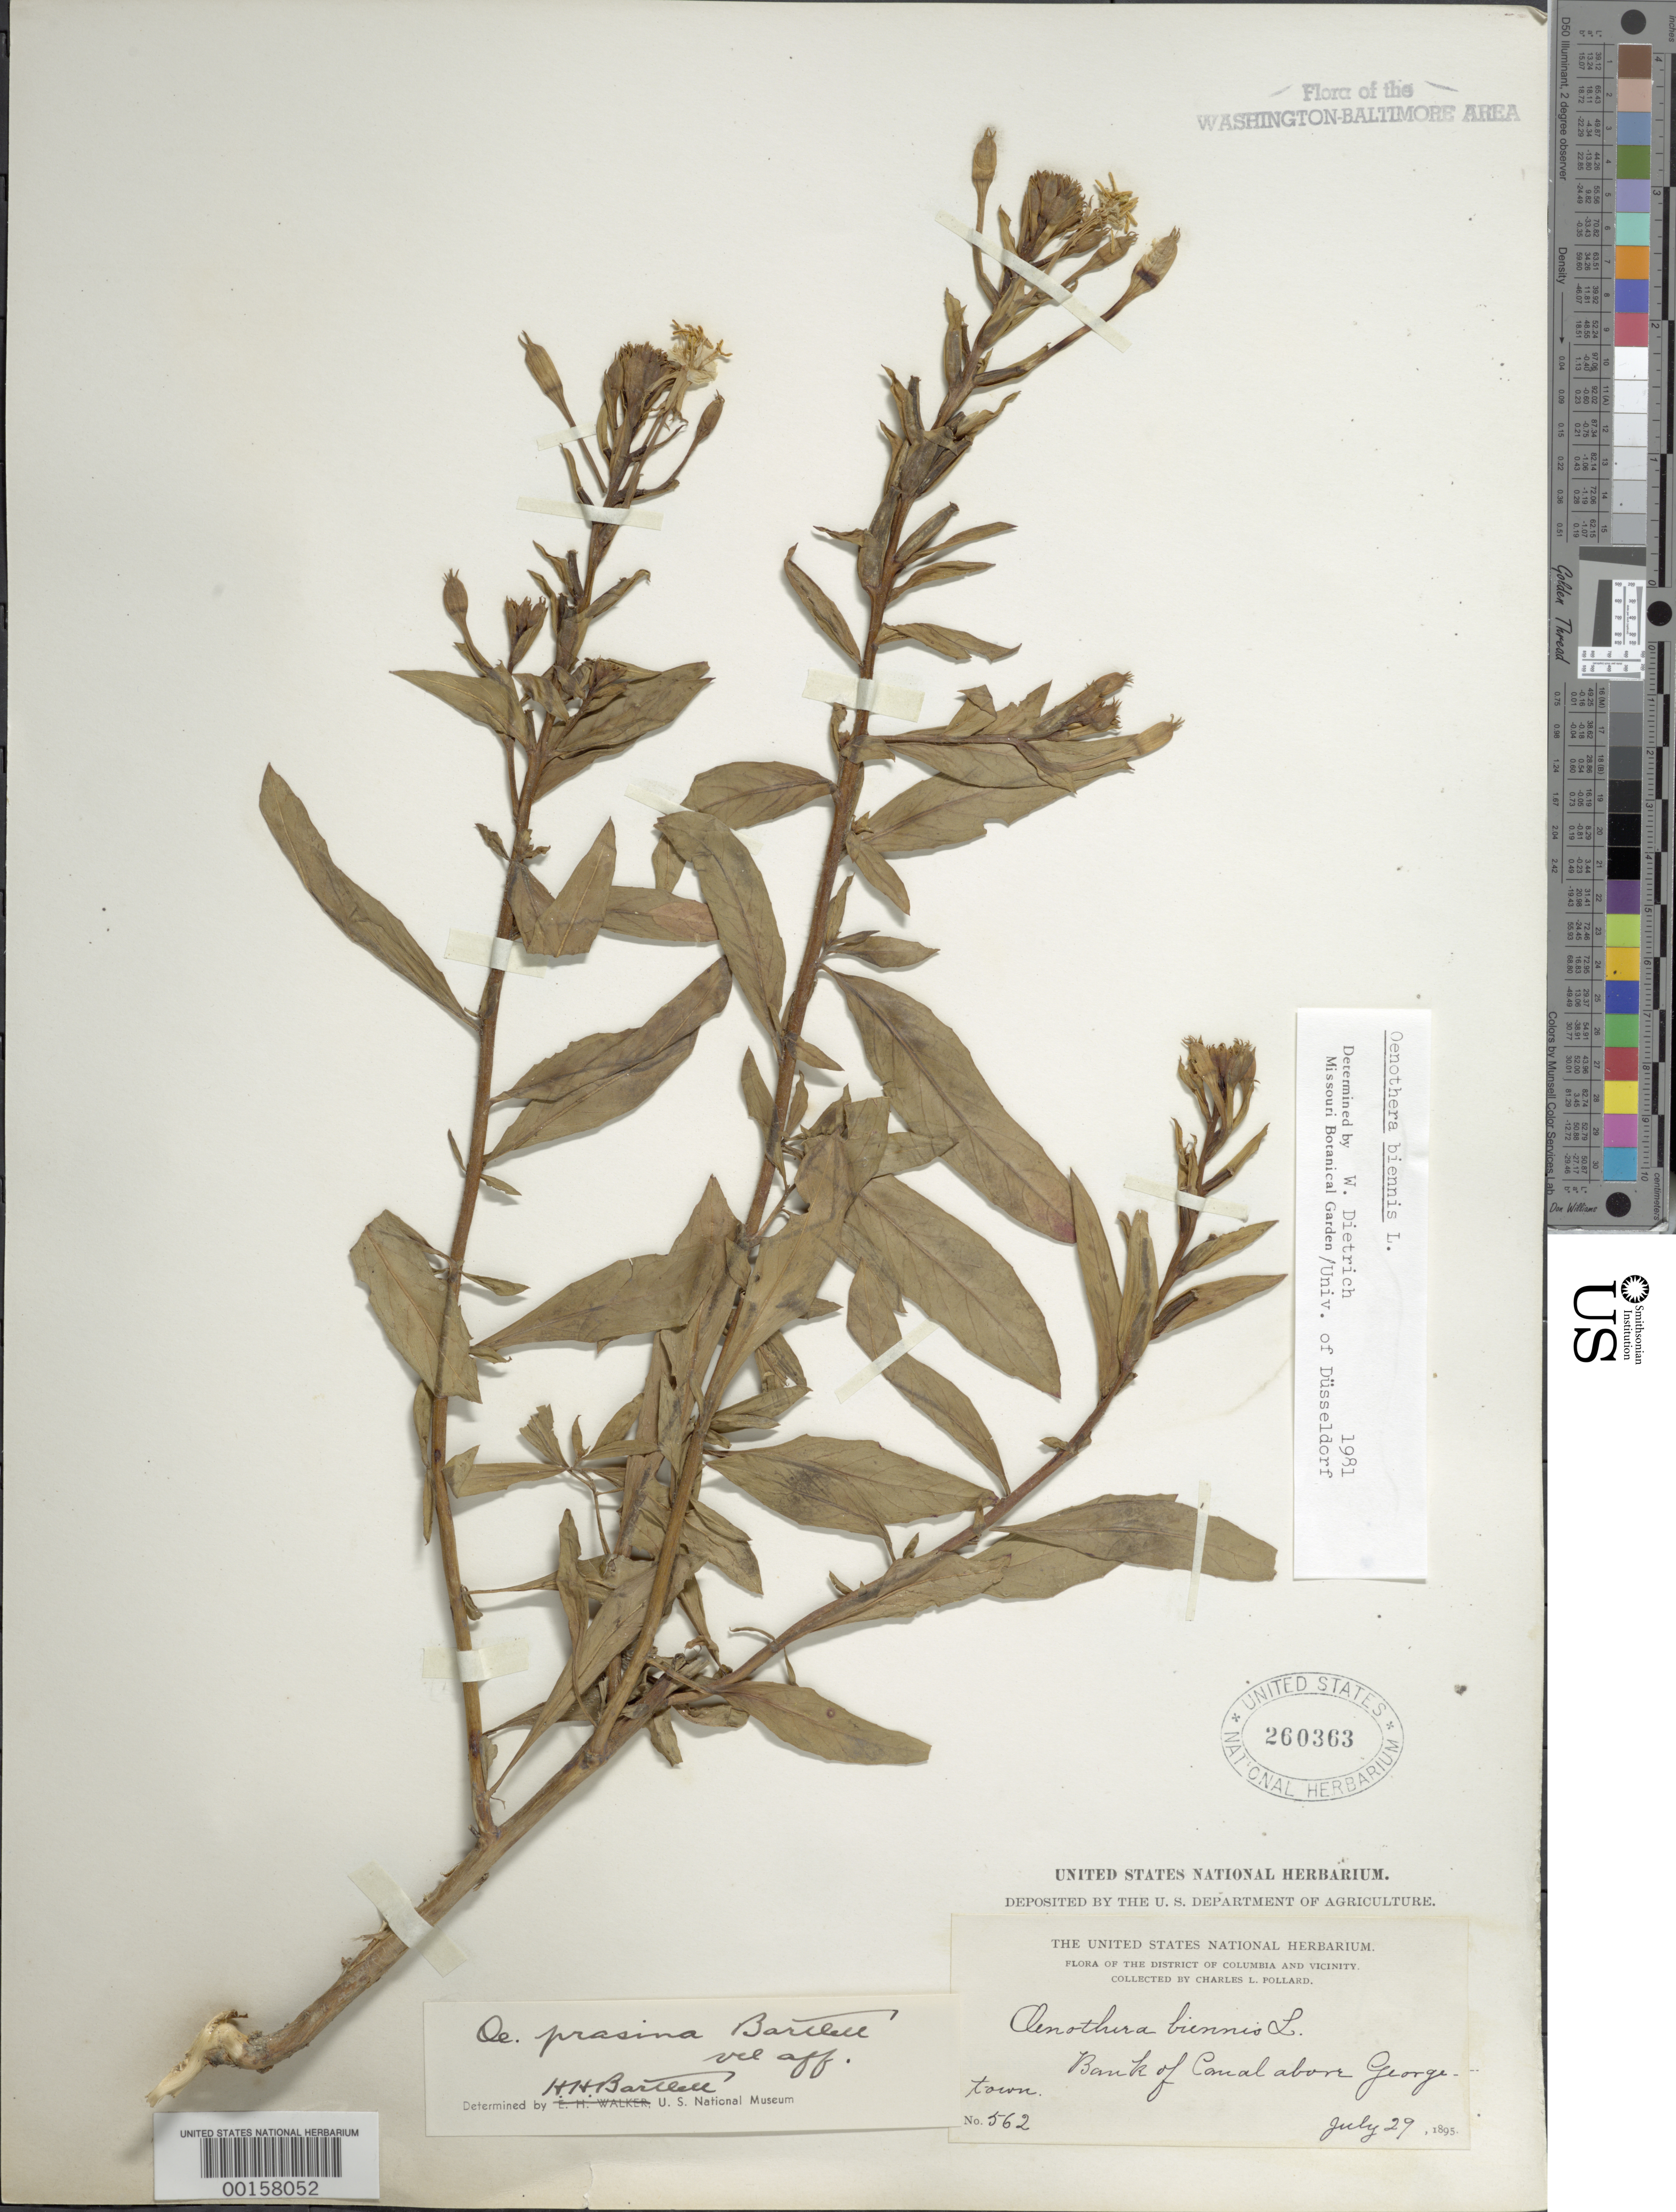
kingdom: Plantae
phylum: Tracheophyta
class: Magnoliopsida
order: Myrtales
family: Onagraceae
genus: Oenothera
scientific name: Oenothera biennis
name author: L.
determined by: Dietrich, W.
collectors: C. L. Pollard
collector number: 562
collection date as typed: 29 Jul 1895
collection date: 1895-07-29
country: United States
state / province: District of Columbia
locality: Canal above Georgetown C. and O. Canal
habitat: Bank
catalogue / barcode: US 260363